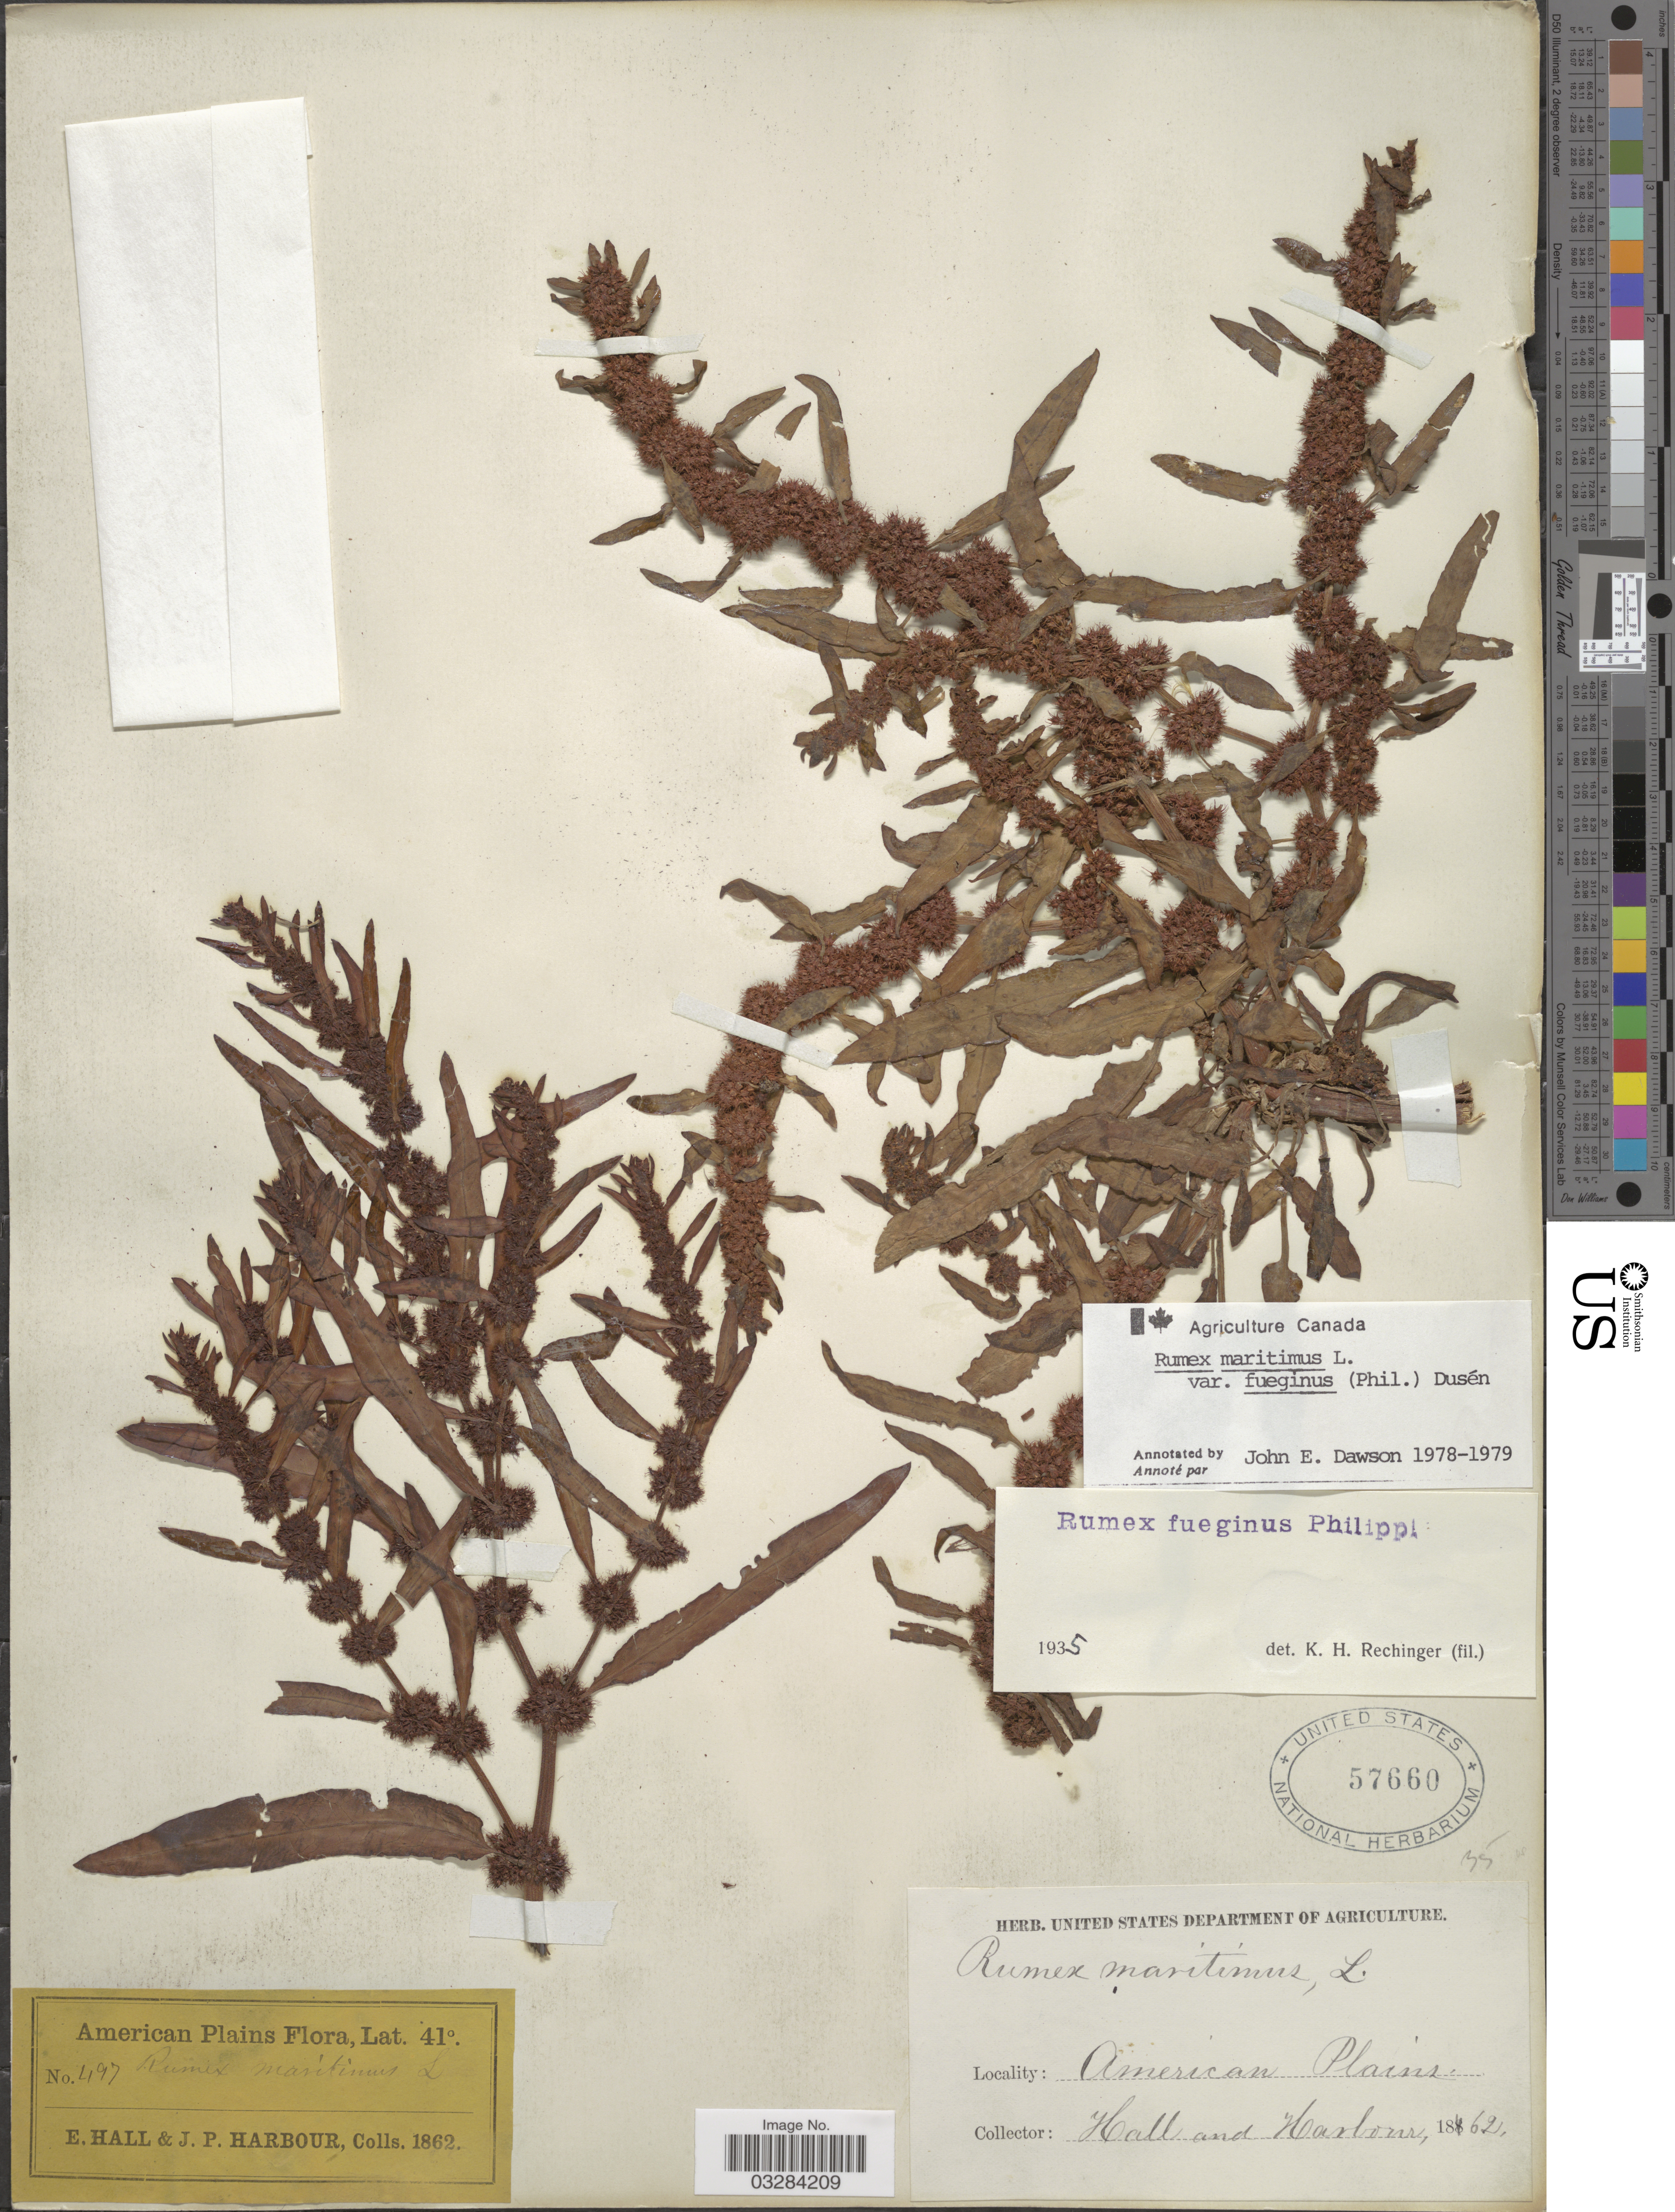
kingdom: Plantae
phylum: Tracheophyta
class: Magnoliopsida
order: Caryophyllales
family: Polygonaceae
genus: Rumex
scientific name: Rumex maritimus var. fueginus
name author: (Phil.) Dusén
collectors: E. Hall & J. Harbour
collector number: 497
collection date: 1862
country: United States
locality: American Plains.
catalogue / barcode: US 57660